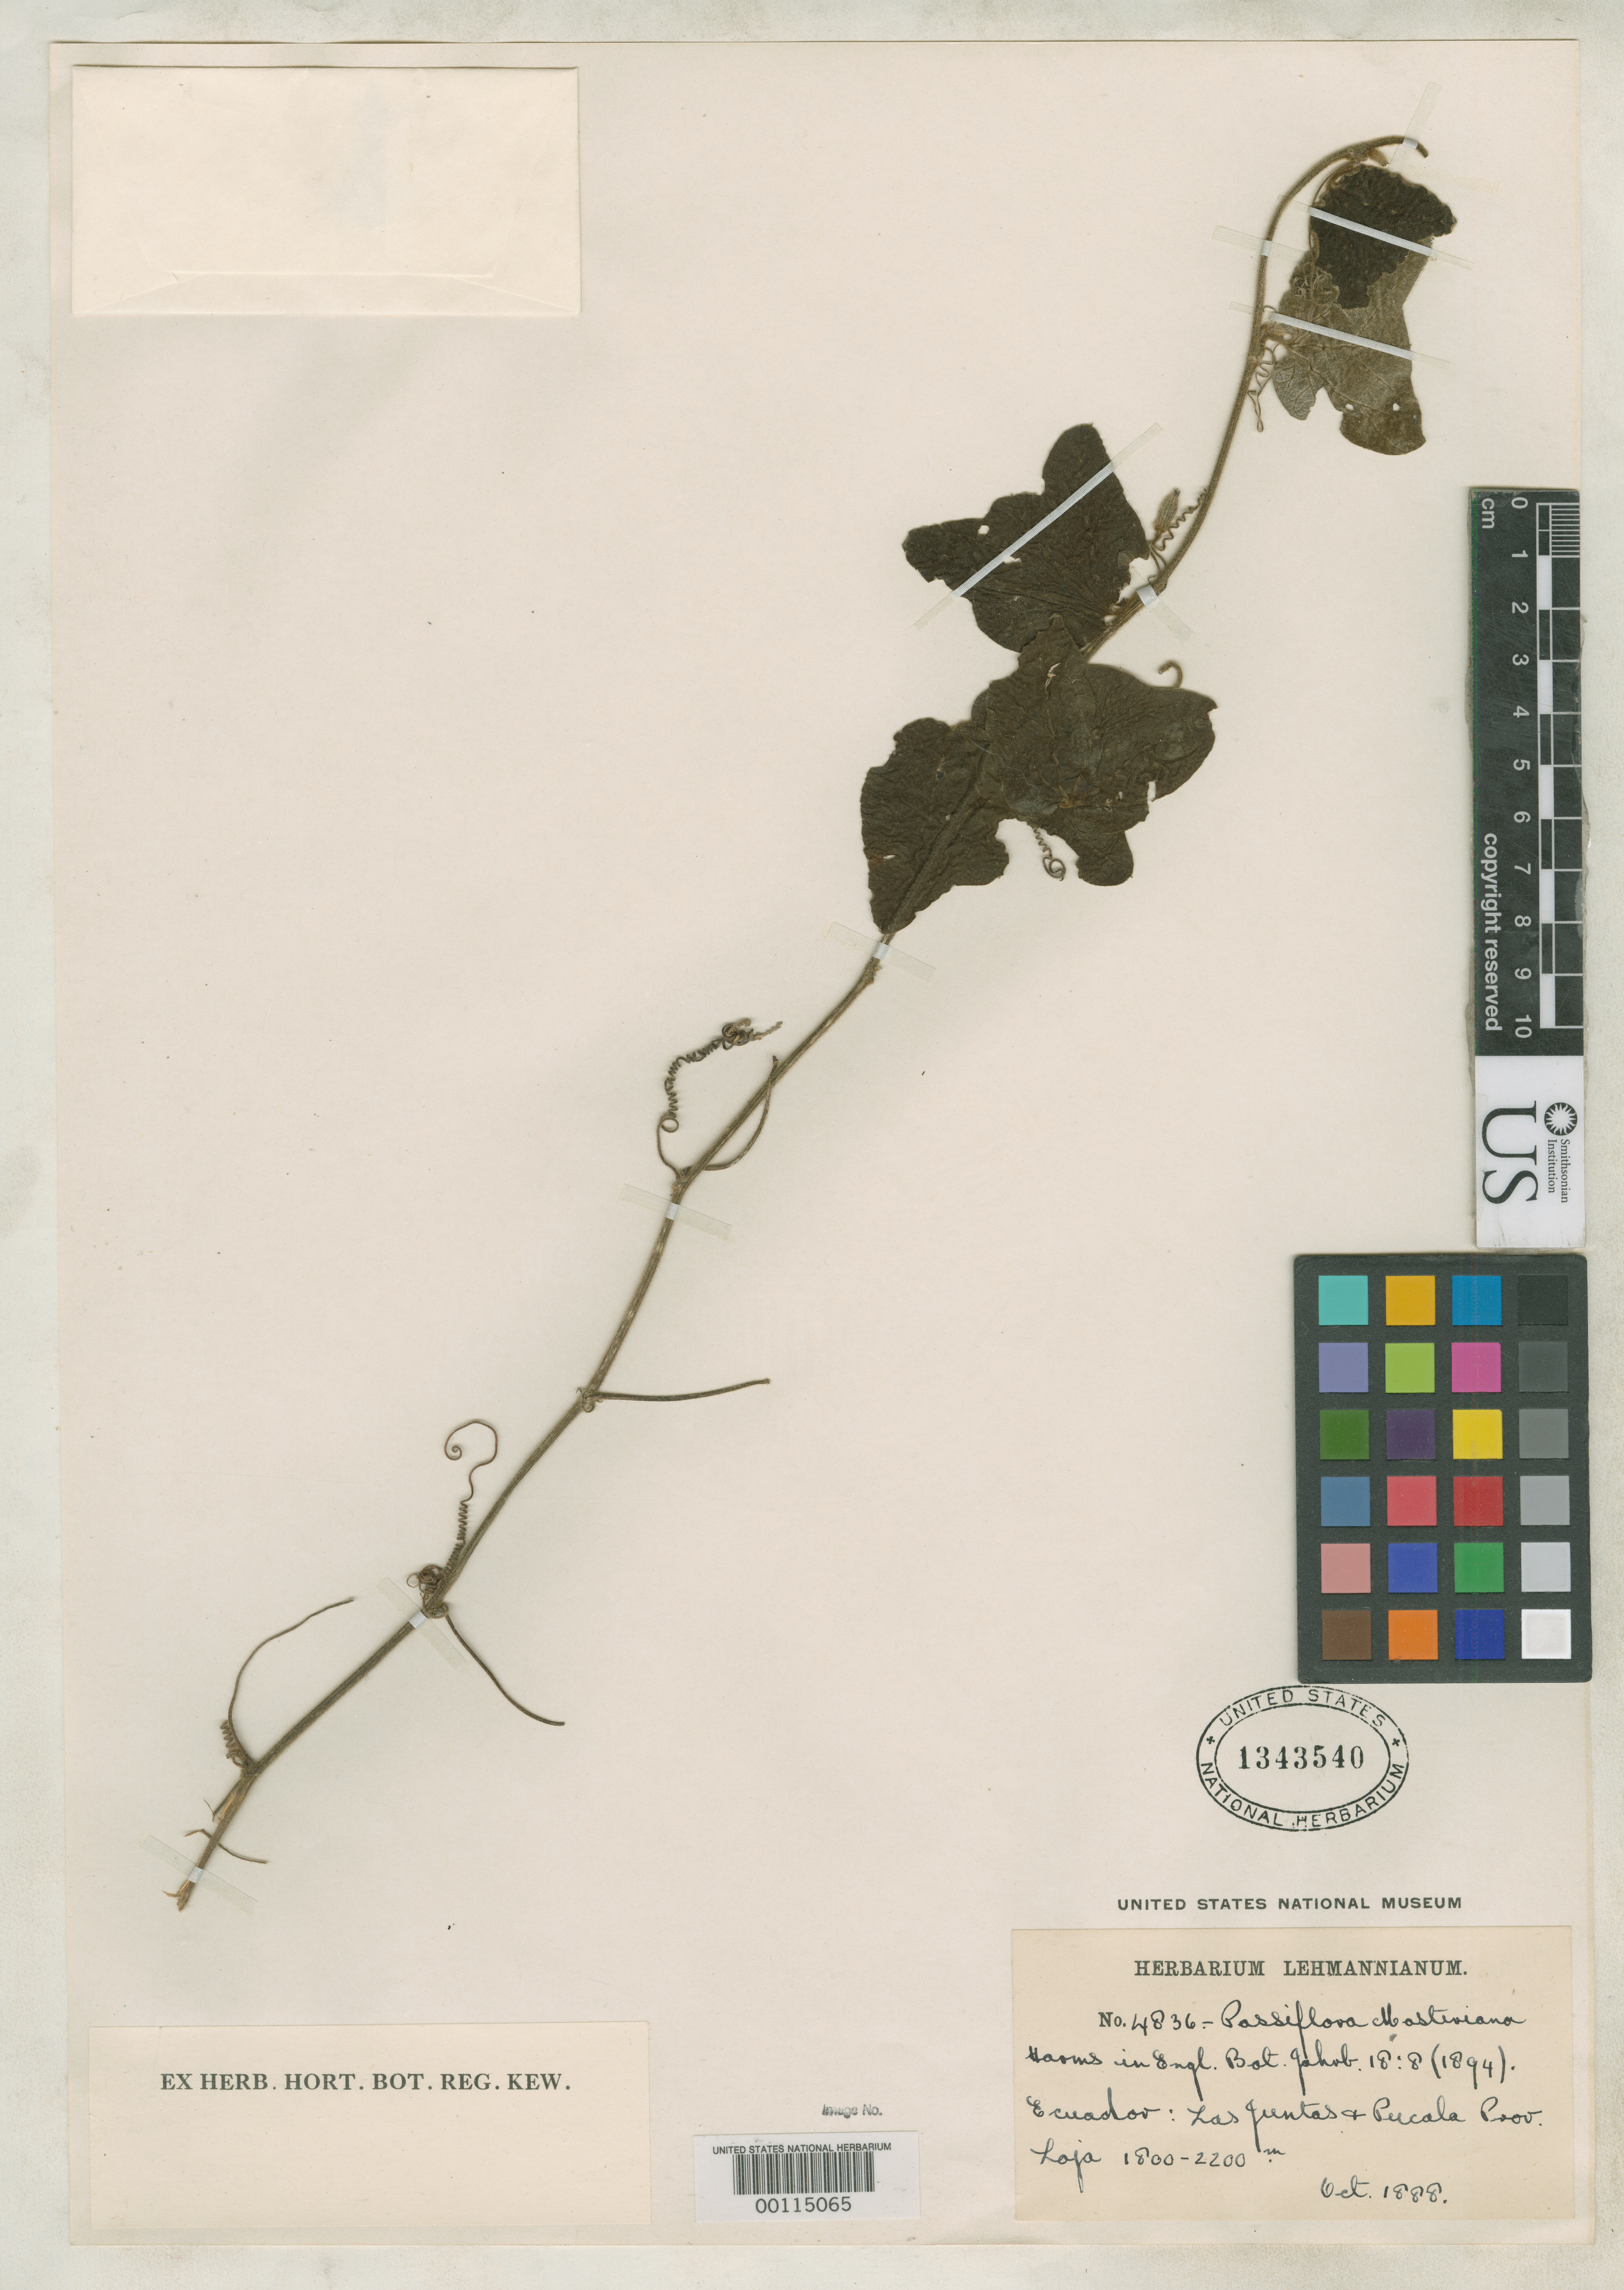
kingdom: Plantae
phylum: Tracheophyta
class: Magnoliopsida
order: Malpighiales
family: Passifloraceae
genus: Passiflora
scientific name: Passiflora mastersiana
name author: Harms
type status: Isotype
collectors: F. C. Lehmann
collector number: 4836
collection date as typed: Oct 1888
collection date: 1888-10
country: Ecuador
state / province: Loja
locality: Las Juntas and Pucala.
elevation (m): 1800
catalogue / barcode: US 1343540